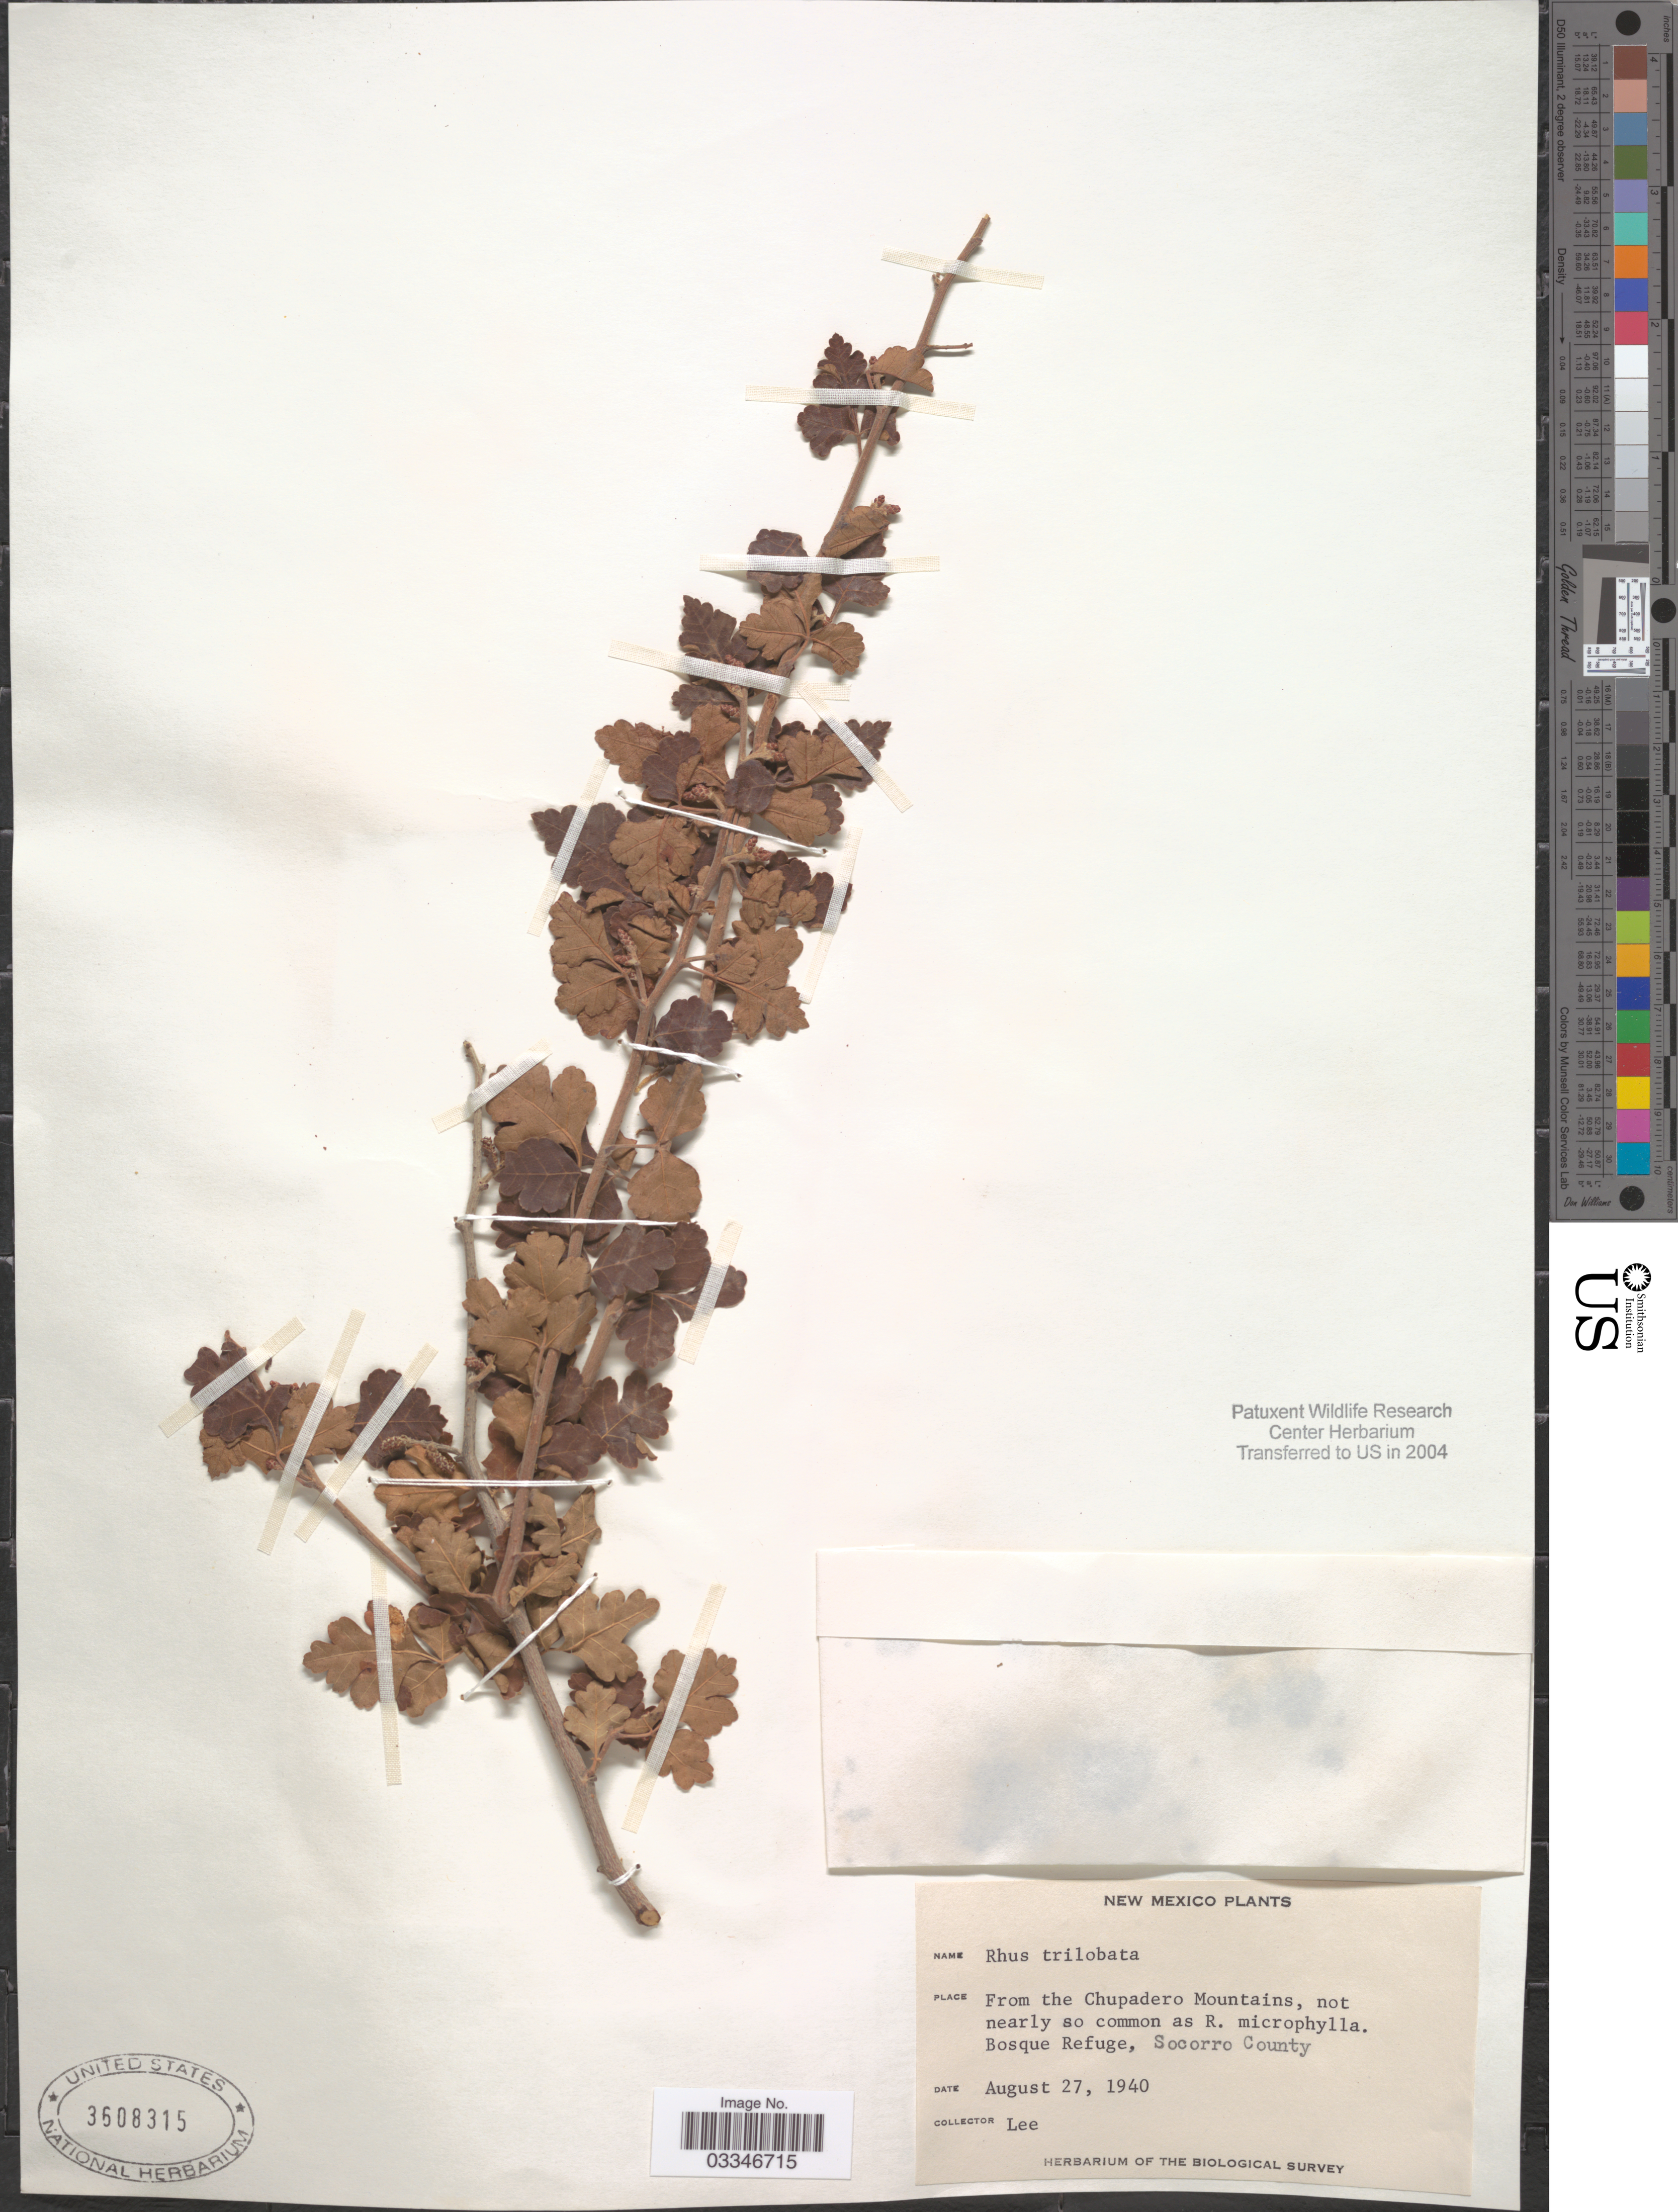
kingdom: Plantae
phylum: Tracheophyta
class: Magnoliopsida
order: Sapindales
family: Anacardiaceae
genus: Rhus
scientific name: Rhus trilobata var. typica Munz & Sloane ined.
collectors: -. Lee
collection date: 1940-08-27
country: United States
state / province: New Mexico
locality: From the Chupadero Mountains. Bosque Refuge, Socorro County.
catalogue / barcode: US 3608315